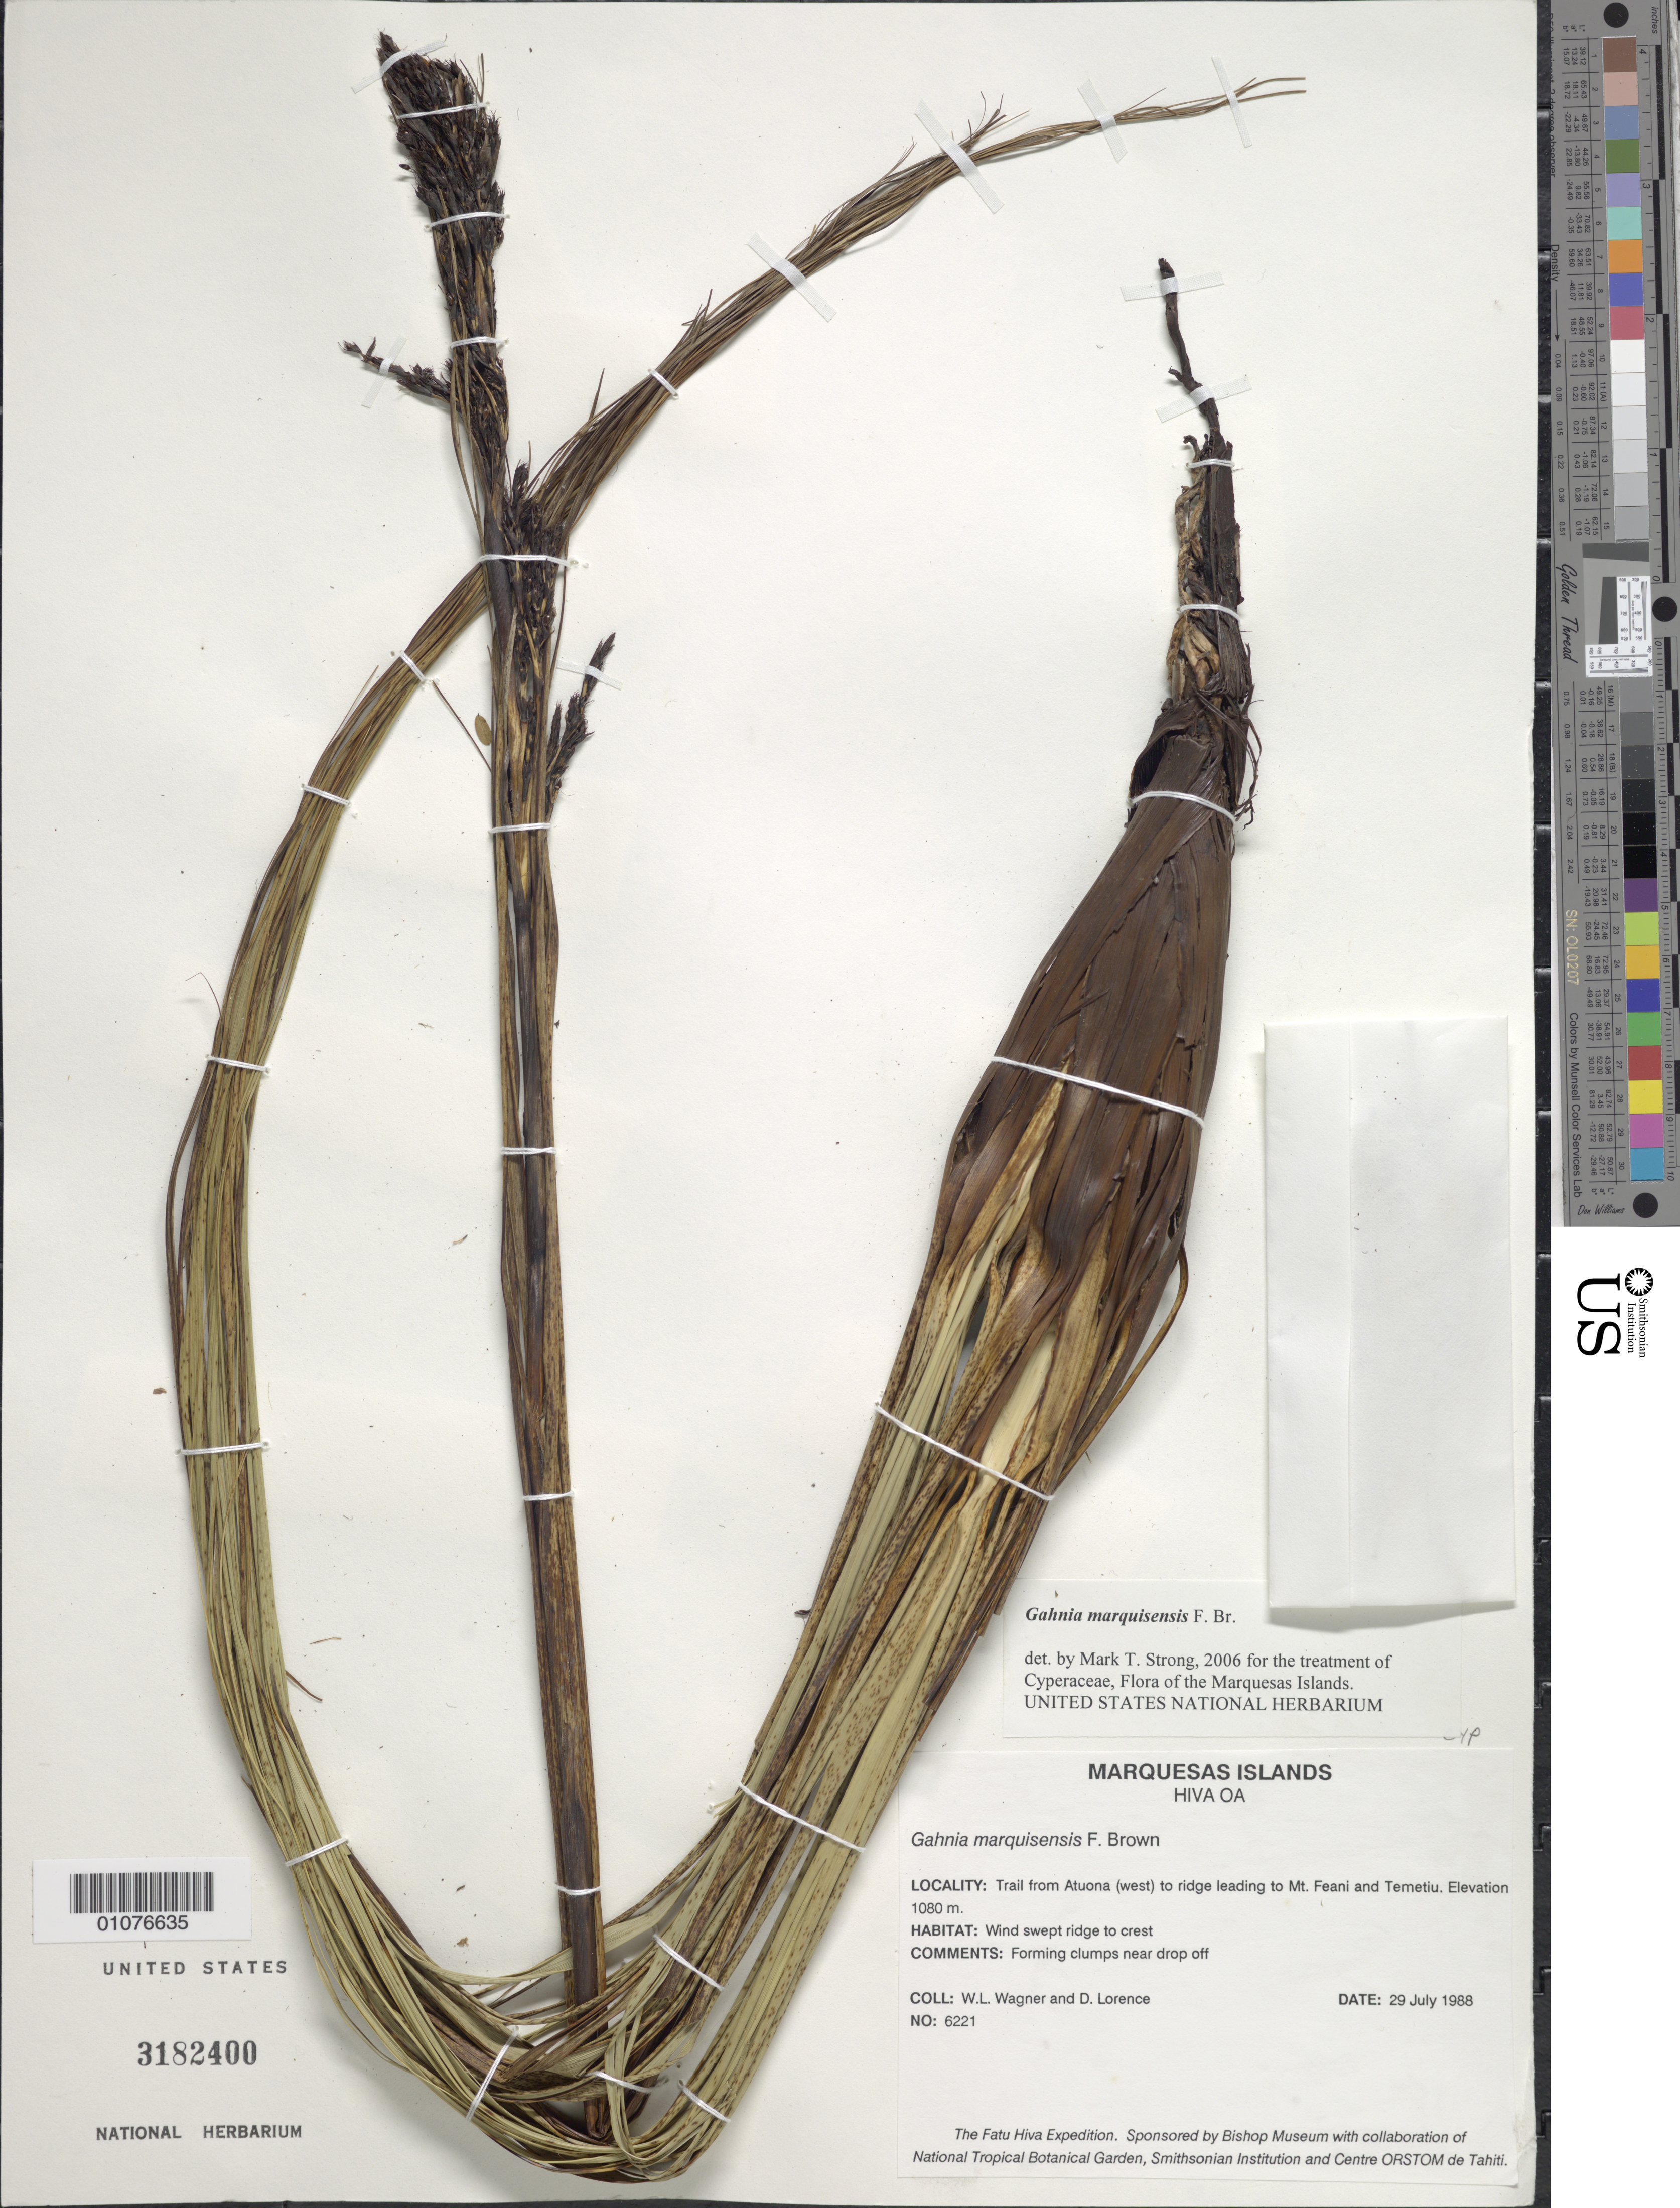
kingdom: Plantae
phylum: Tracheophyta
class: Liliopsida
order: Poales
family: Cyperaceae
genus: Gahnia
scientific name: Gahnia marquisensis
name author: F. Br.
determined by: Strong, M. T., (US), Smithsonian Institution - National Museum of Natural History (UNITED STATES)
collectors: W. L. Wagner & D. Lorence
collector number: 6221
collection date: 1988-07-29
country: French Polynesia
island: Hiva Oa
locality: trail from Atuona (W) to ridge leading to Mt. Feani and Temetiu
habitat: Wind swept ridge to crest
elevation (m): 1080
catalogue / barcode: US 3182400